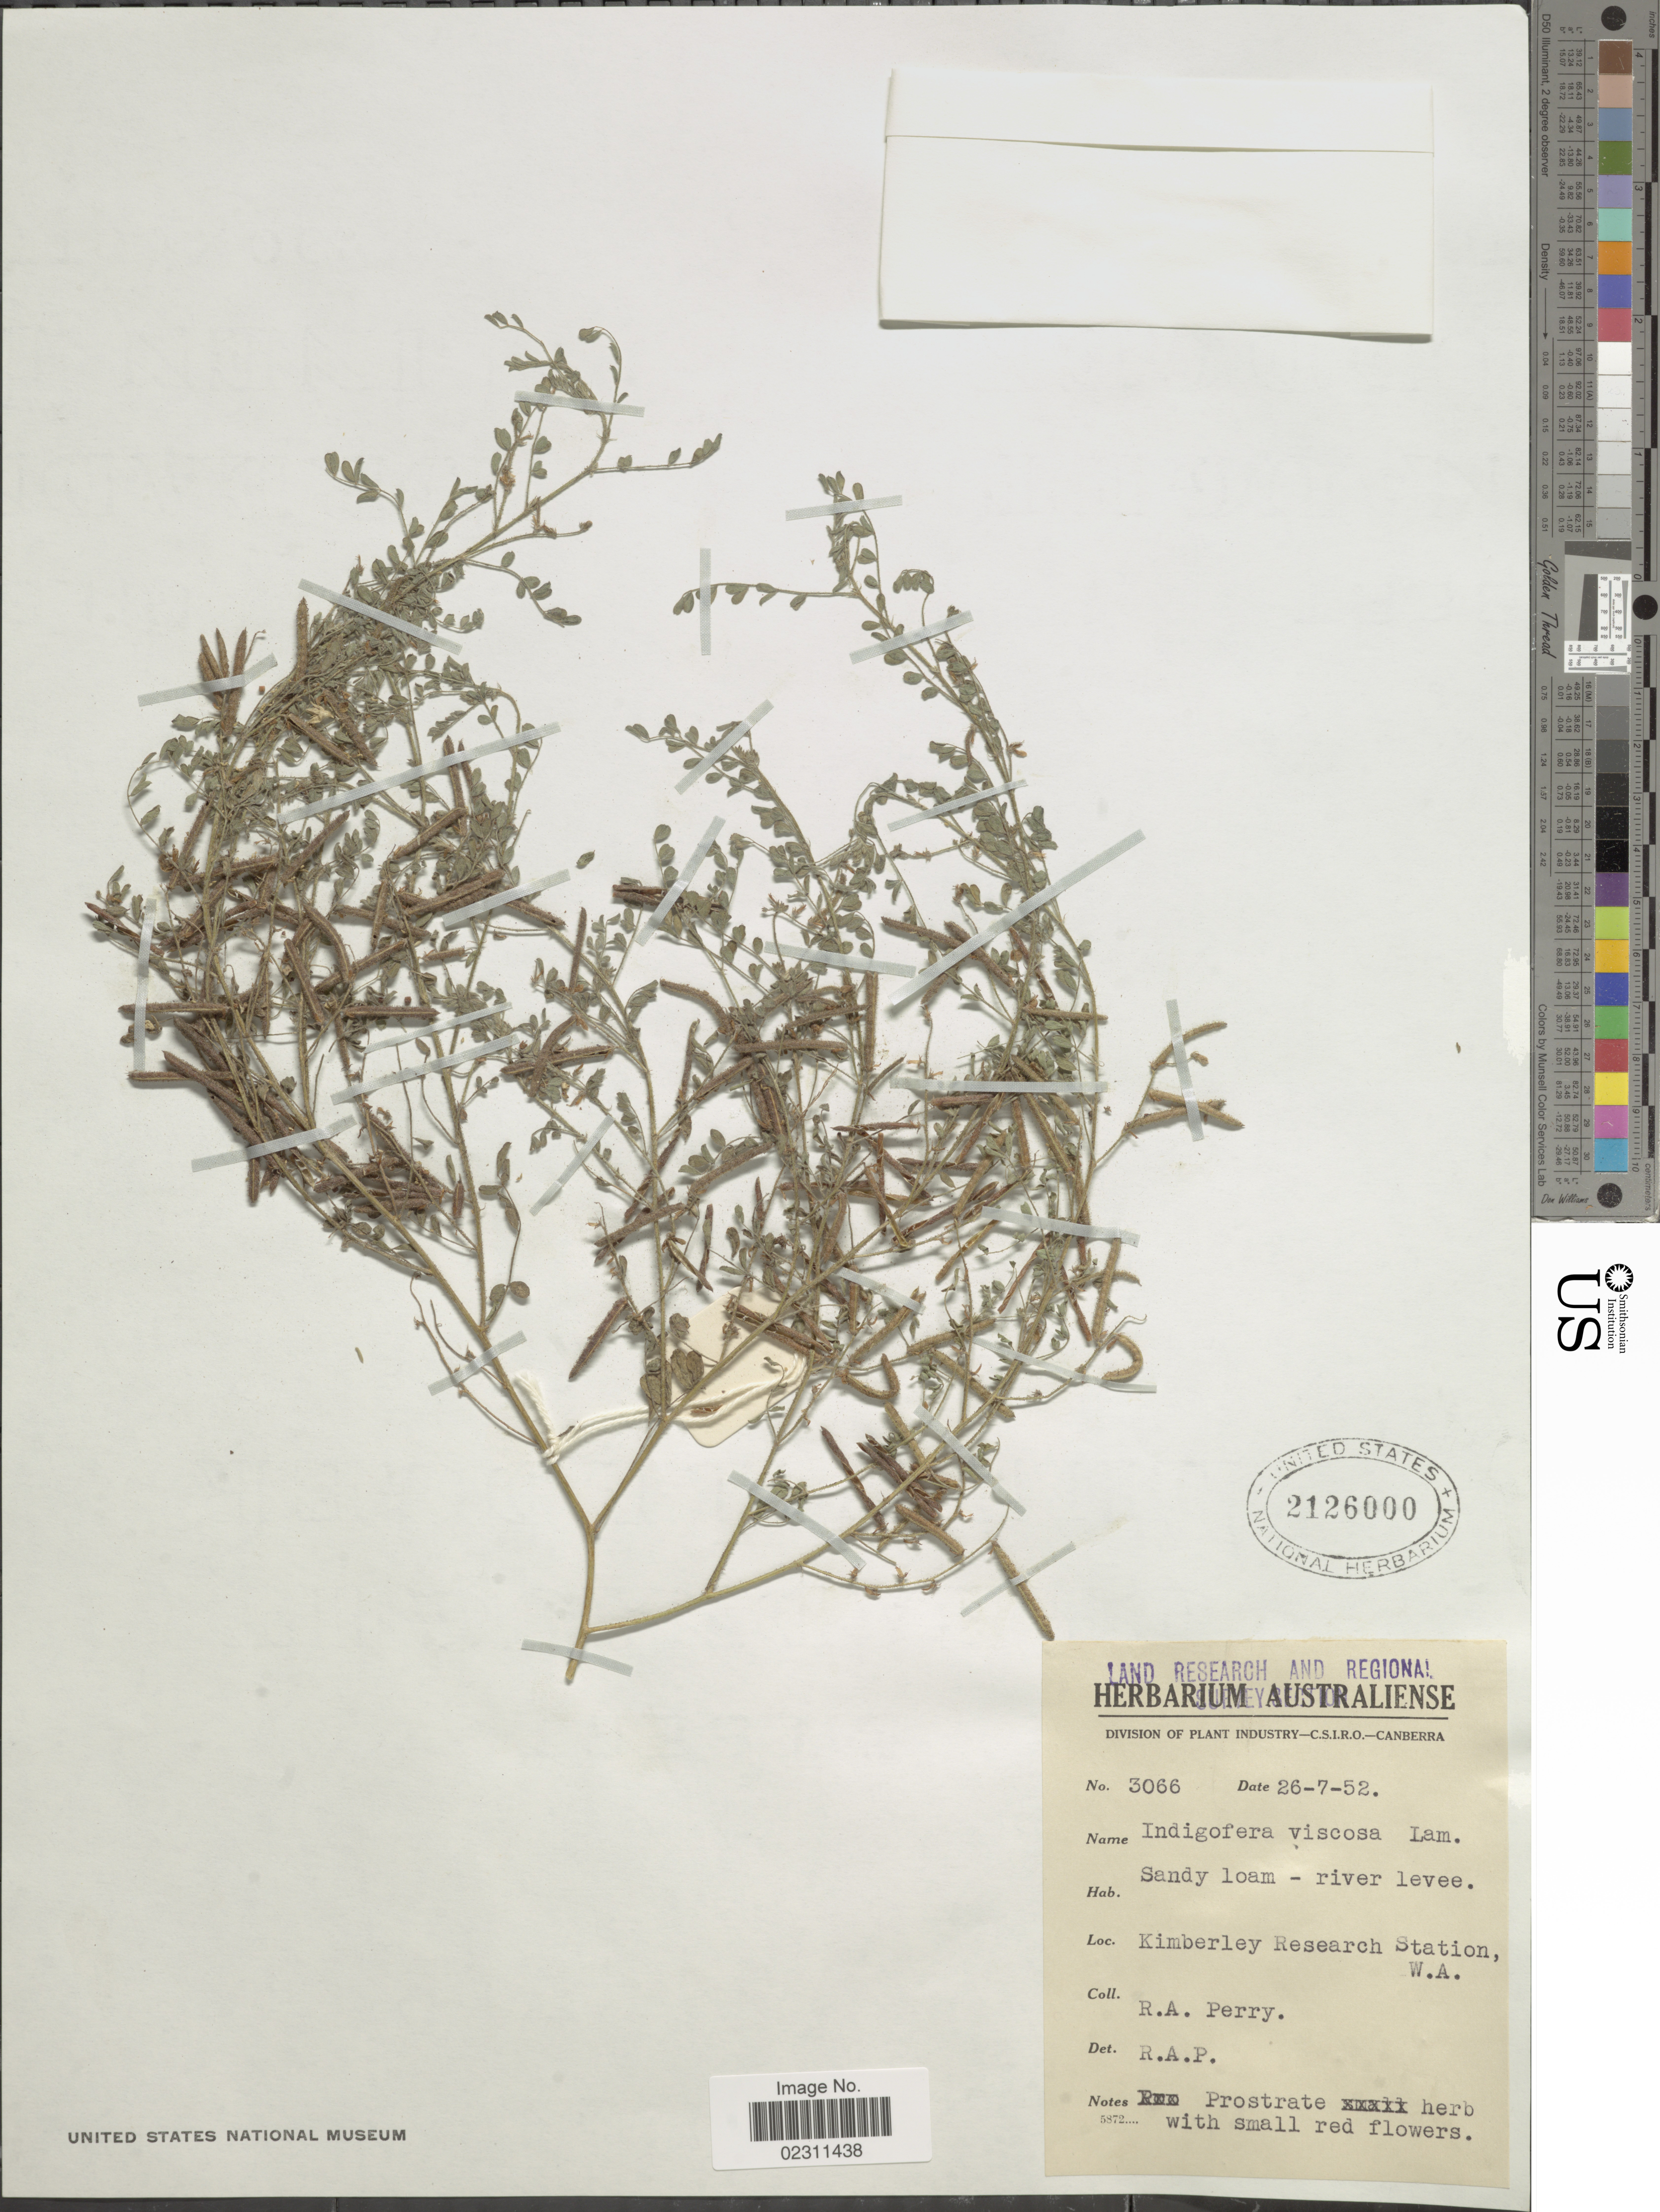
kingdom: Plantae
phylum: Tracheophyta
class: Magnoliopsida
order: Fabales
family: Fabaceae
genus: Indigofera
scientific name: Indigofera viscosa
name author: Lam.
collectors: Perry, R. A.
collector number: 3066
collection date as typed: Transcribed d/m/y: 26/7/52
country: Australia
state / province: Western Australia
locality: Kimberley Research Station, W.A.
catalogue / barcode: US 2126000